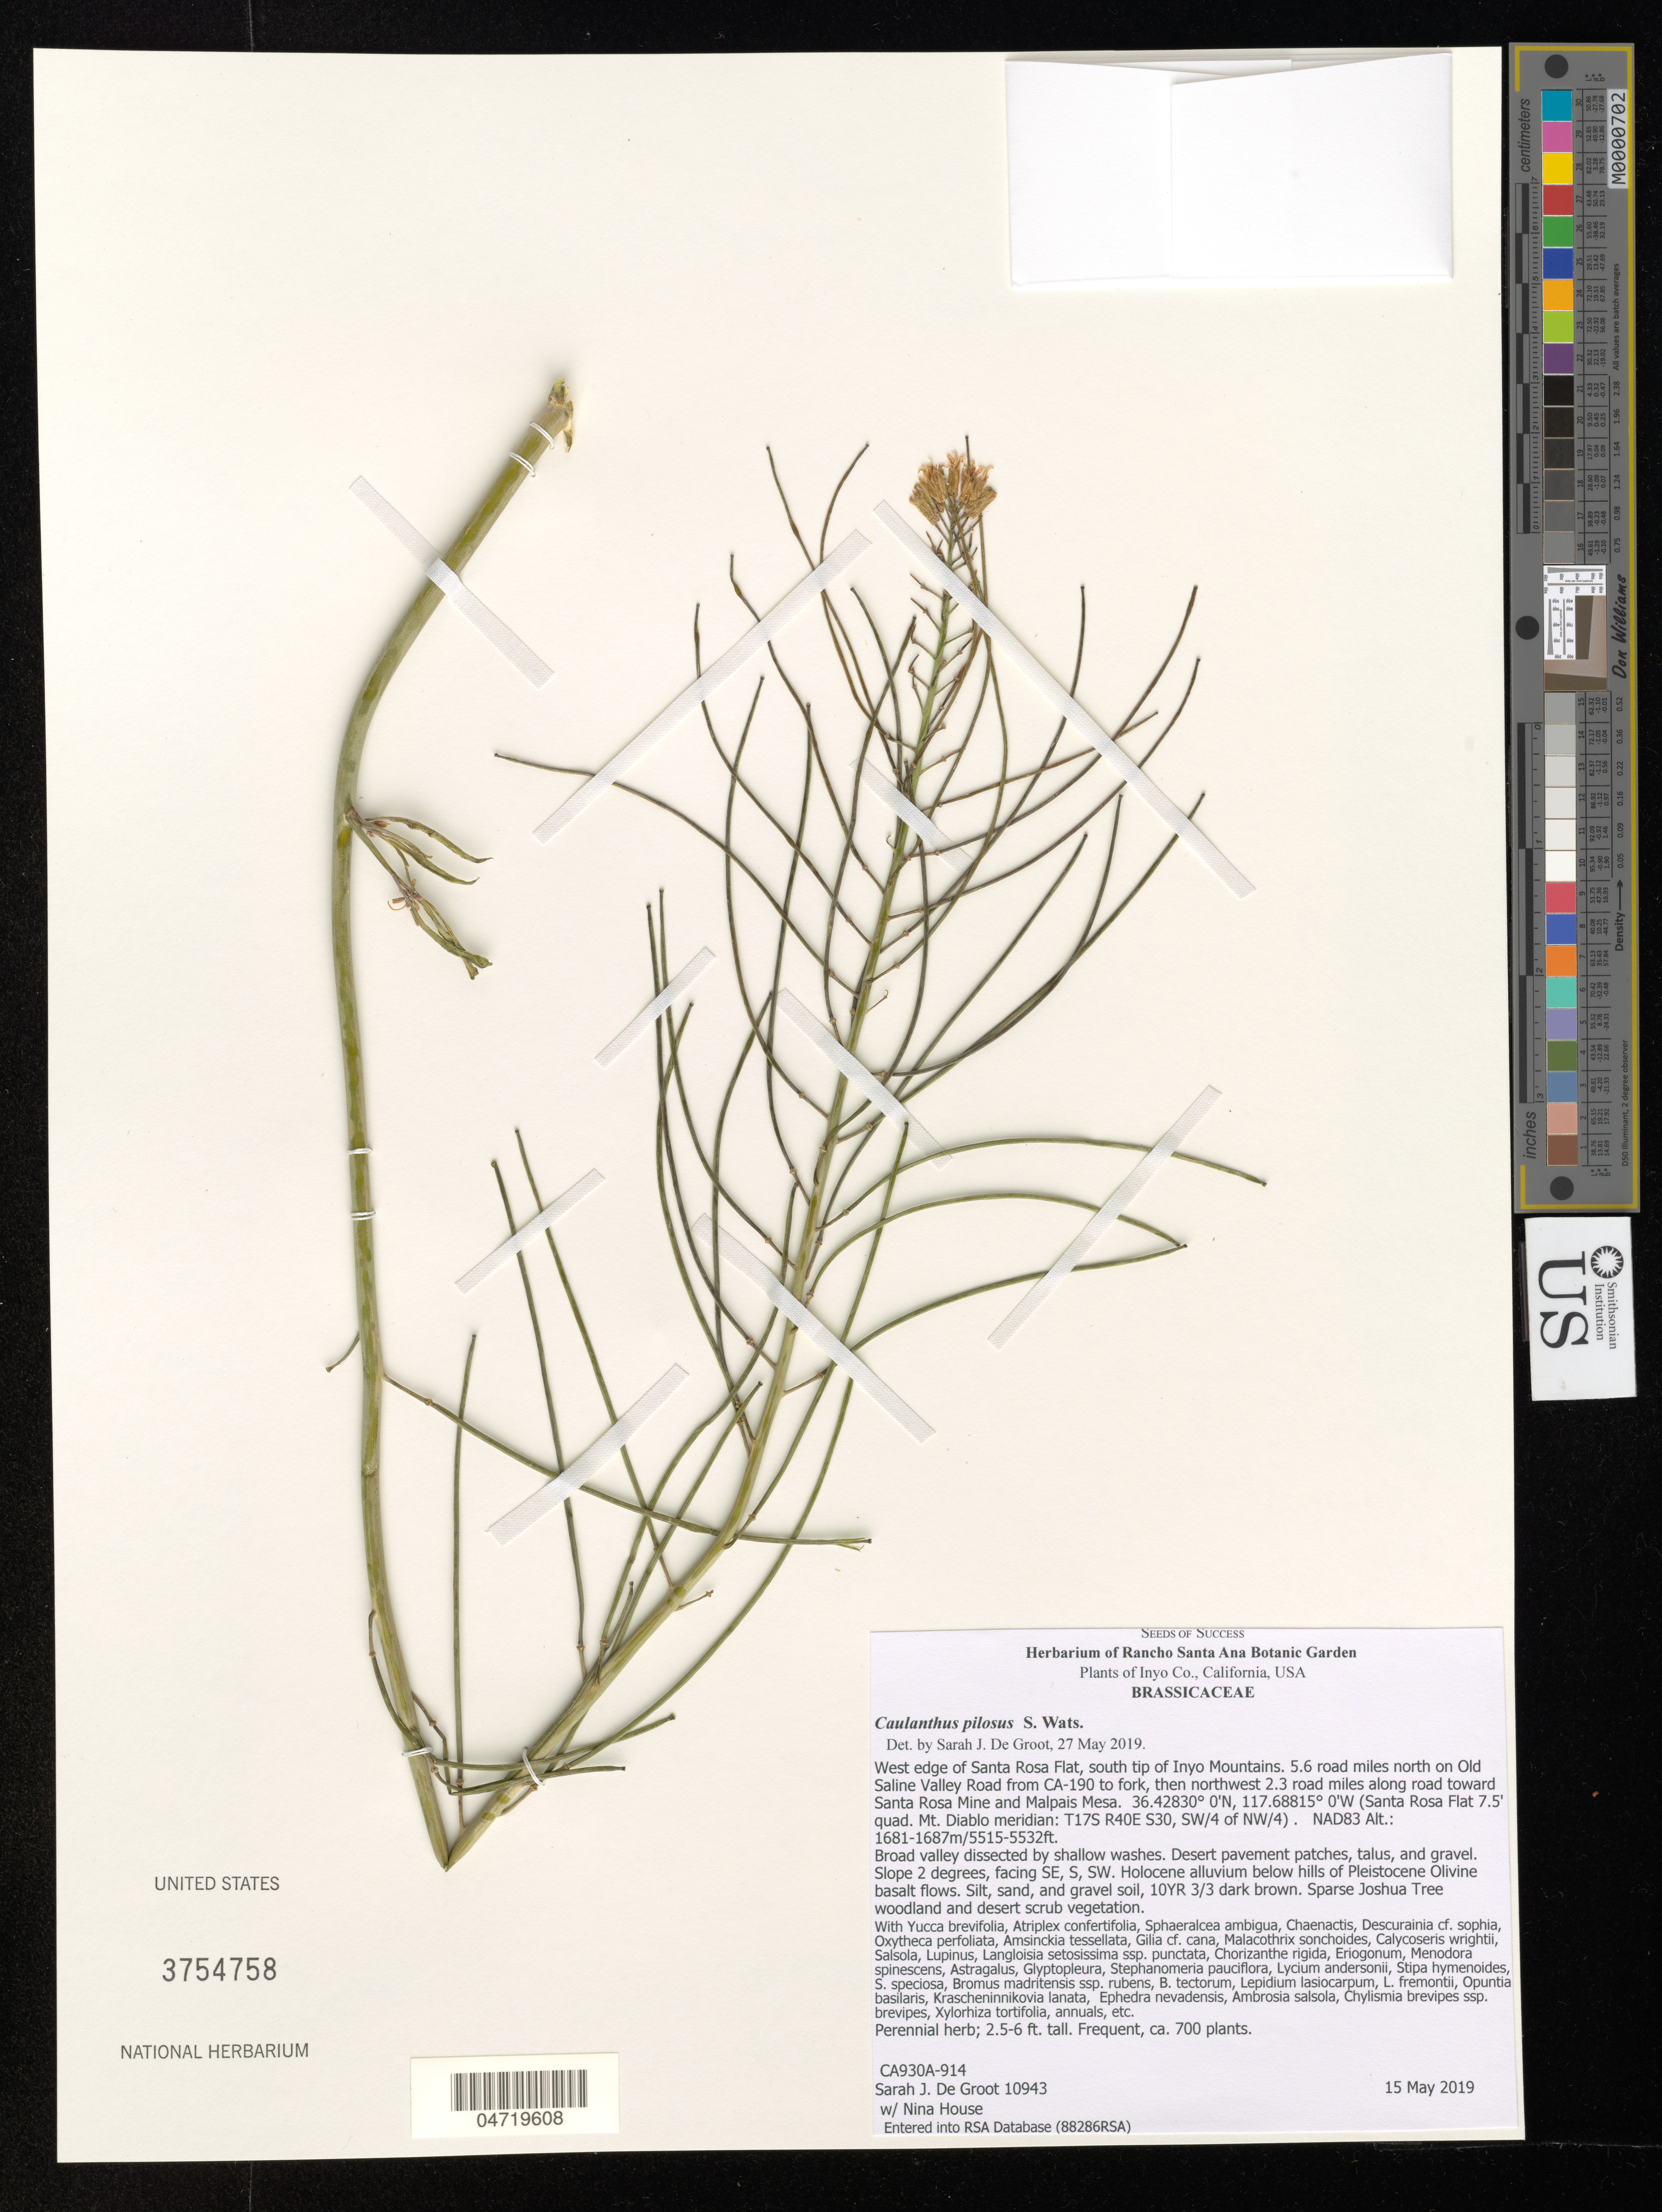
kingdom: Plantae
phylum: Tracheophyta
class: Magnoliopsida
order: Brassicales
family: Brassicaceae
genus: Caulanthus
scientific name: Caulanthus pilosus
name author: S. Watson in C. King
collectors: S. De Groot & N. House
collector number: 10943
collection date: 2019-05-15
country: United States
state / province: California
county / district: Inyo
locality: Inyo Co. West edge of Santa Rosa Flat, south tip of Inyo Mountains. 5.6 road miles north on Old Saline Valley Road from CA-190 to fork, then northwest 2.3 road miles along road toward Santa Rosa Mine and Malpais Mesa. (Santa Rosa Flat 7.5 quad. Mt. Diablo meridian: T17S R40E S30, SW/4 of NW/4). NAD83.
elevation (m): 1681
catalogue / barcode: US 3754758